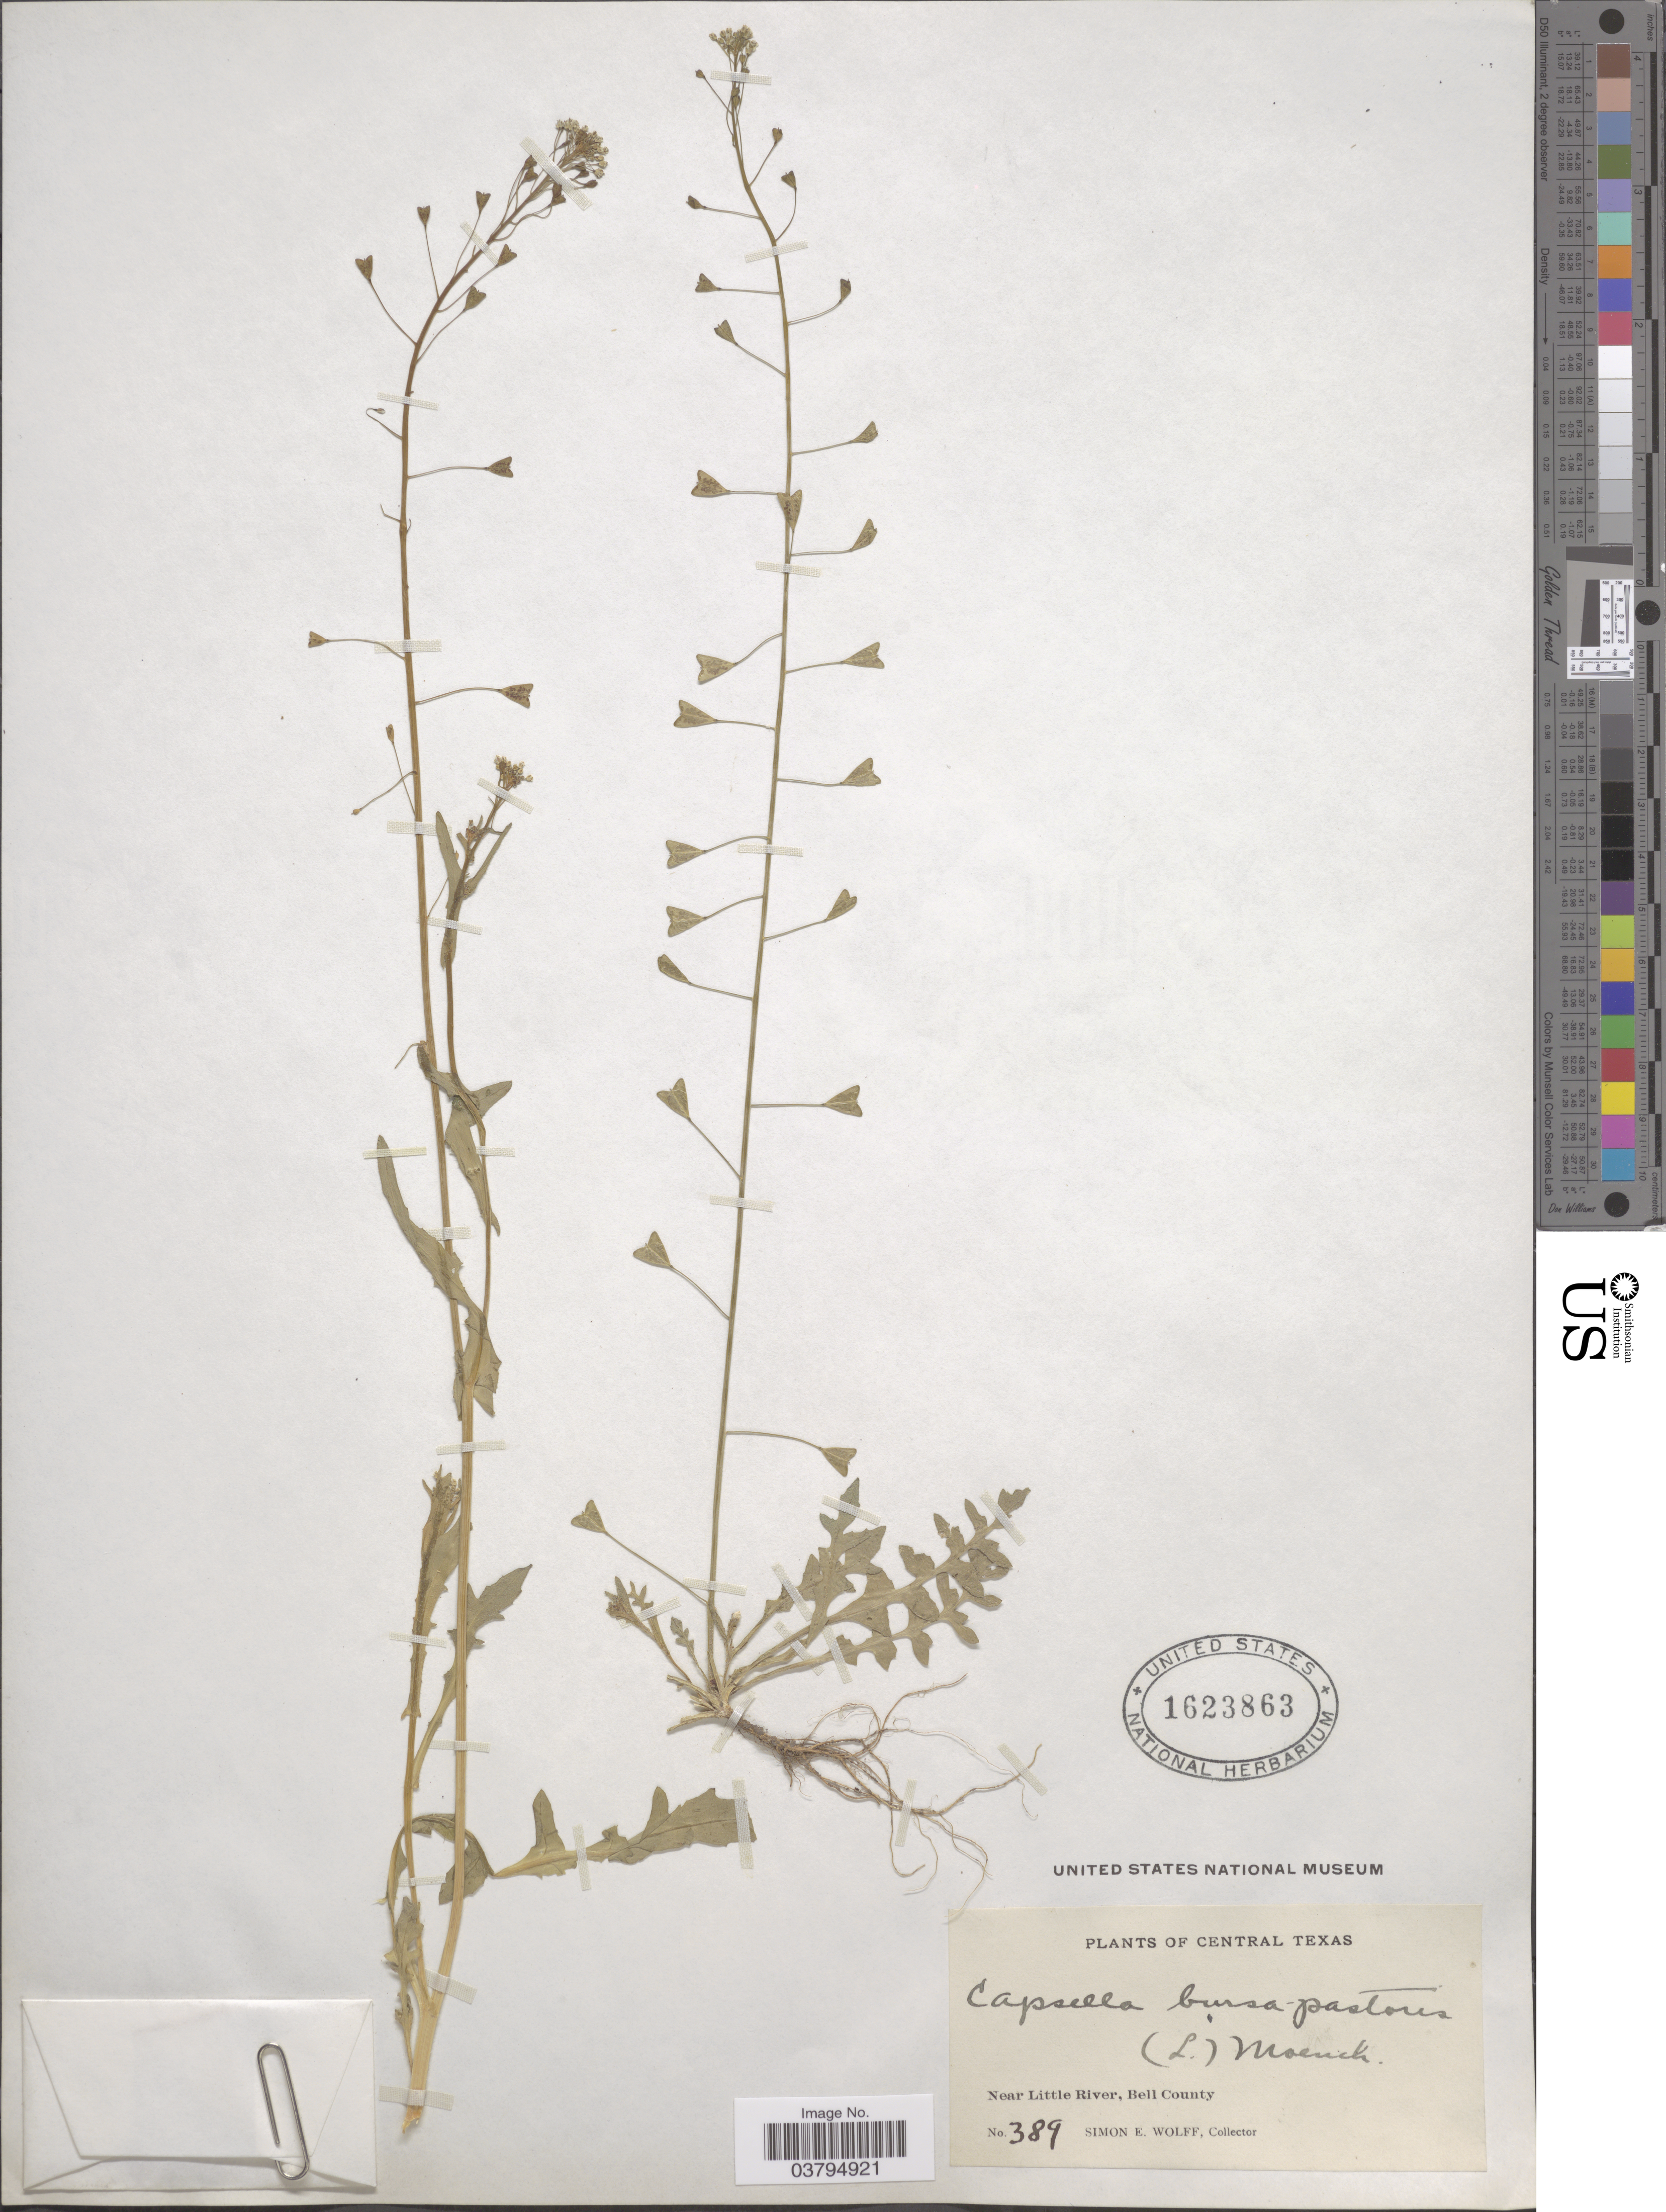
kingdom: Plantae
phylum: Tracheophyta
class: Magnoliopsida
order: Brassicales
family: Brassicaceae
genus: Capsella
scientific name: Capsella bursa-pastoris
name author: (L.) Medik.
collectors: S. E. Wolff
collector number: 389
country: United States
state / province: Texas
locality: Central Texas. Near Little River, Bell County.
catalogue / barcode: US 1623863